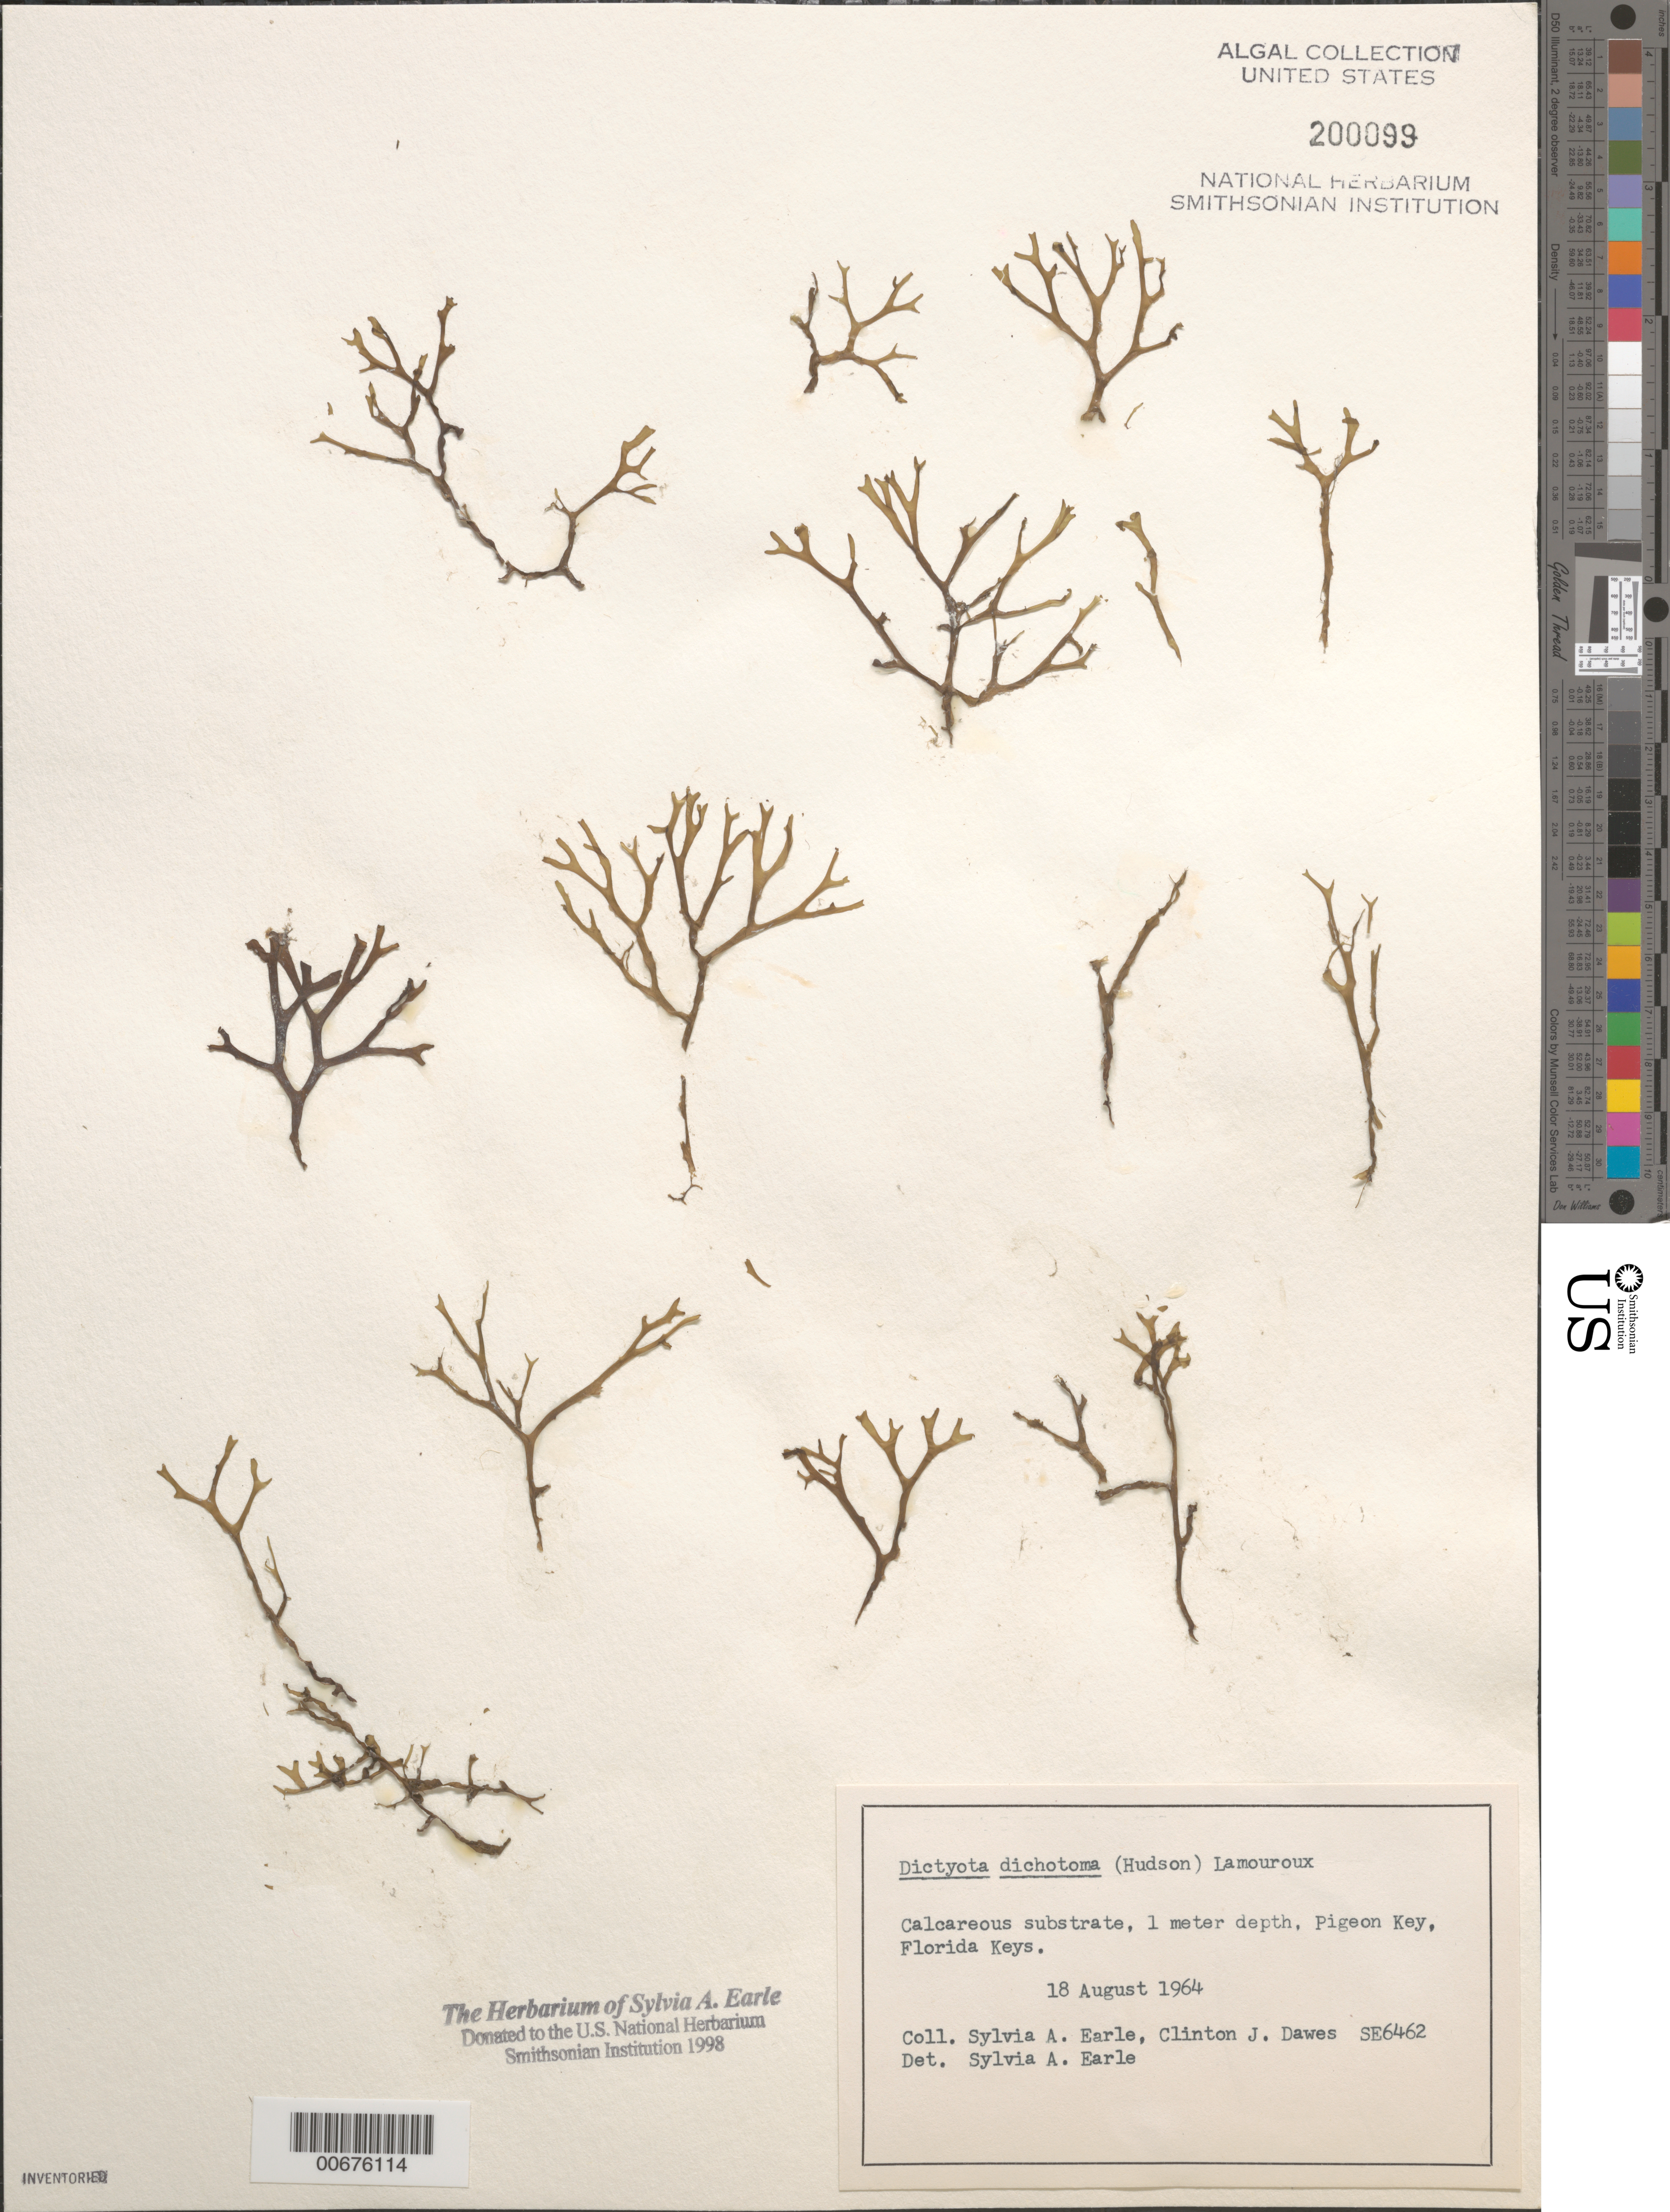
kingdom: Chromista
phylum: Ochrophyta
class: Phaeophyceae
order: Dictyotales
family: Dictyotaceae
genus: Dictyota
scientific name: Dictyota dichotoma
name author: (Huds.) J.V.Lamouroux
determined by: Earle, S. A.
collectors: S. A. Earle & C. Dawes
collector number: SE 6462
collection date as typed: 18 Aug 1964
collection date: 1964-08-18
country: United States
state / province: Florida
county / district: Monroe County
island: Pigeon Key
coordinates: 24 42.2'N, 81 9.3'W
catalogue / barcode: US 200099